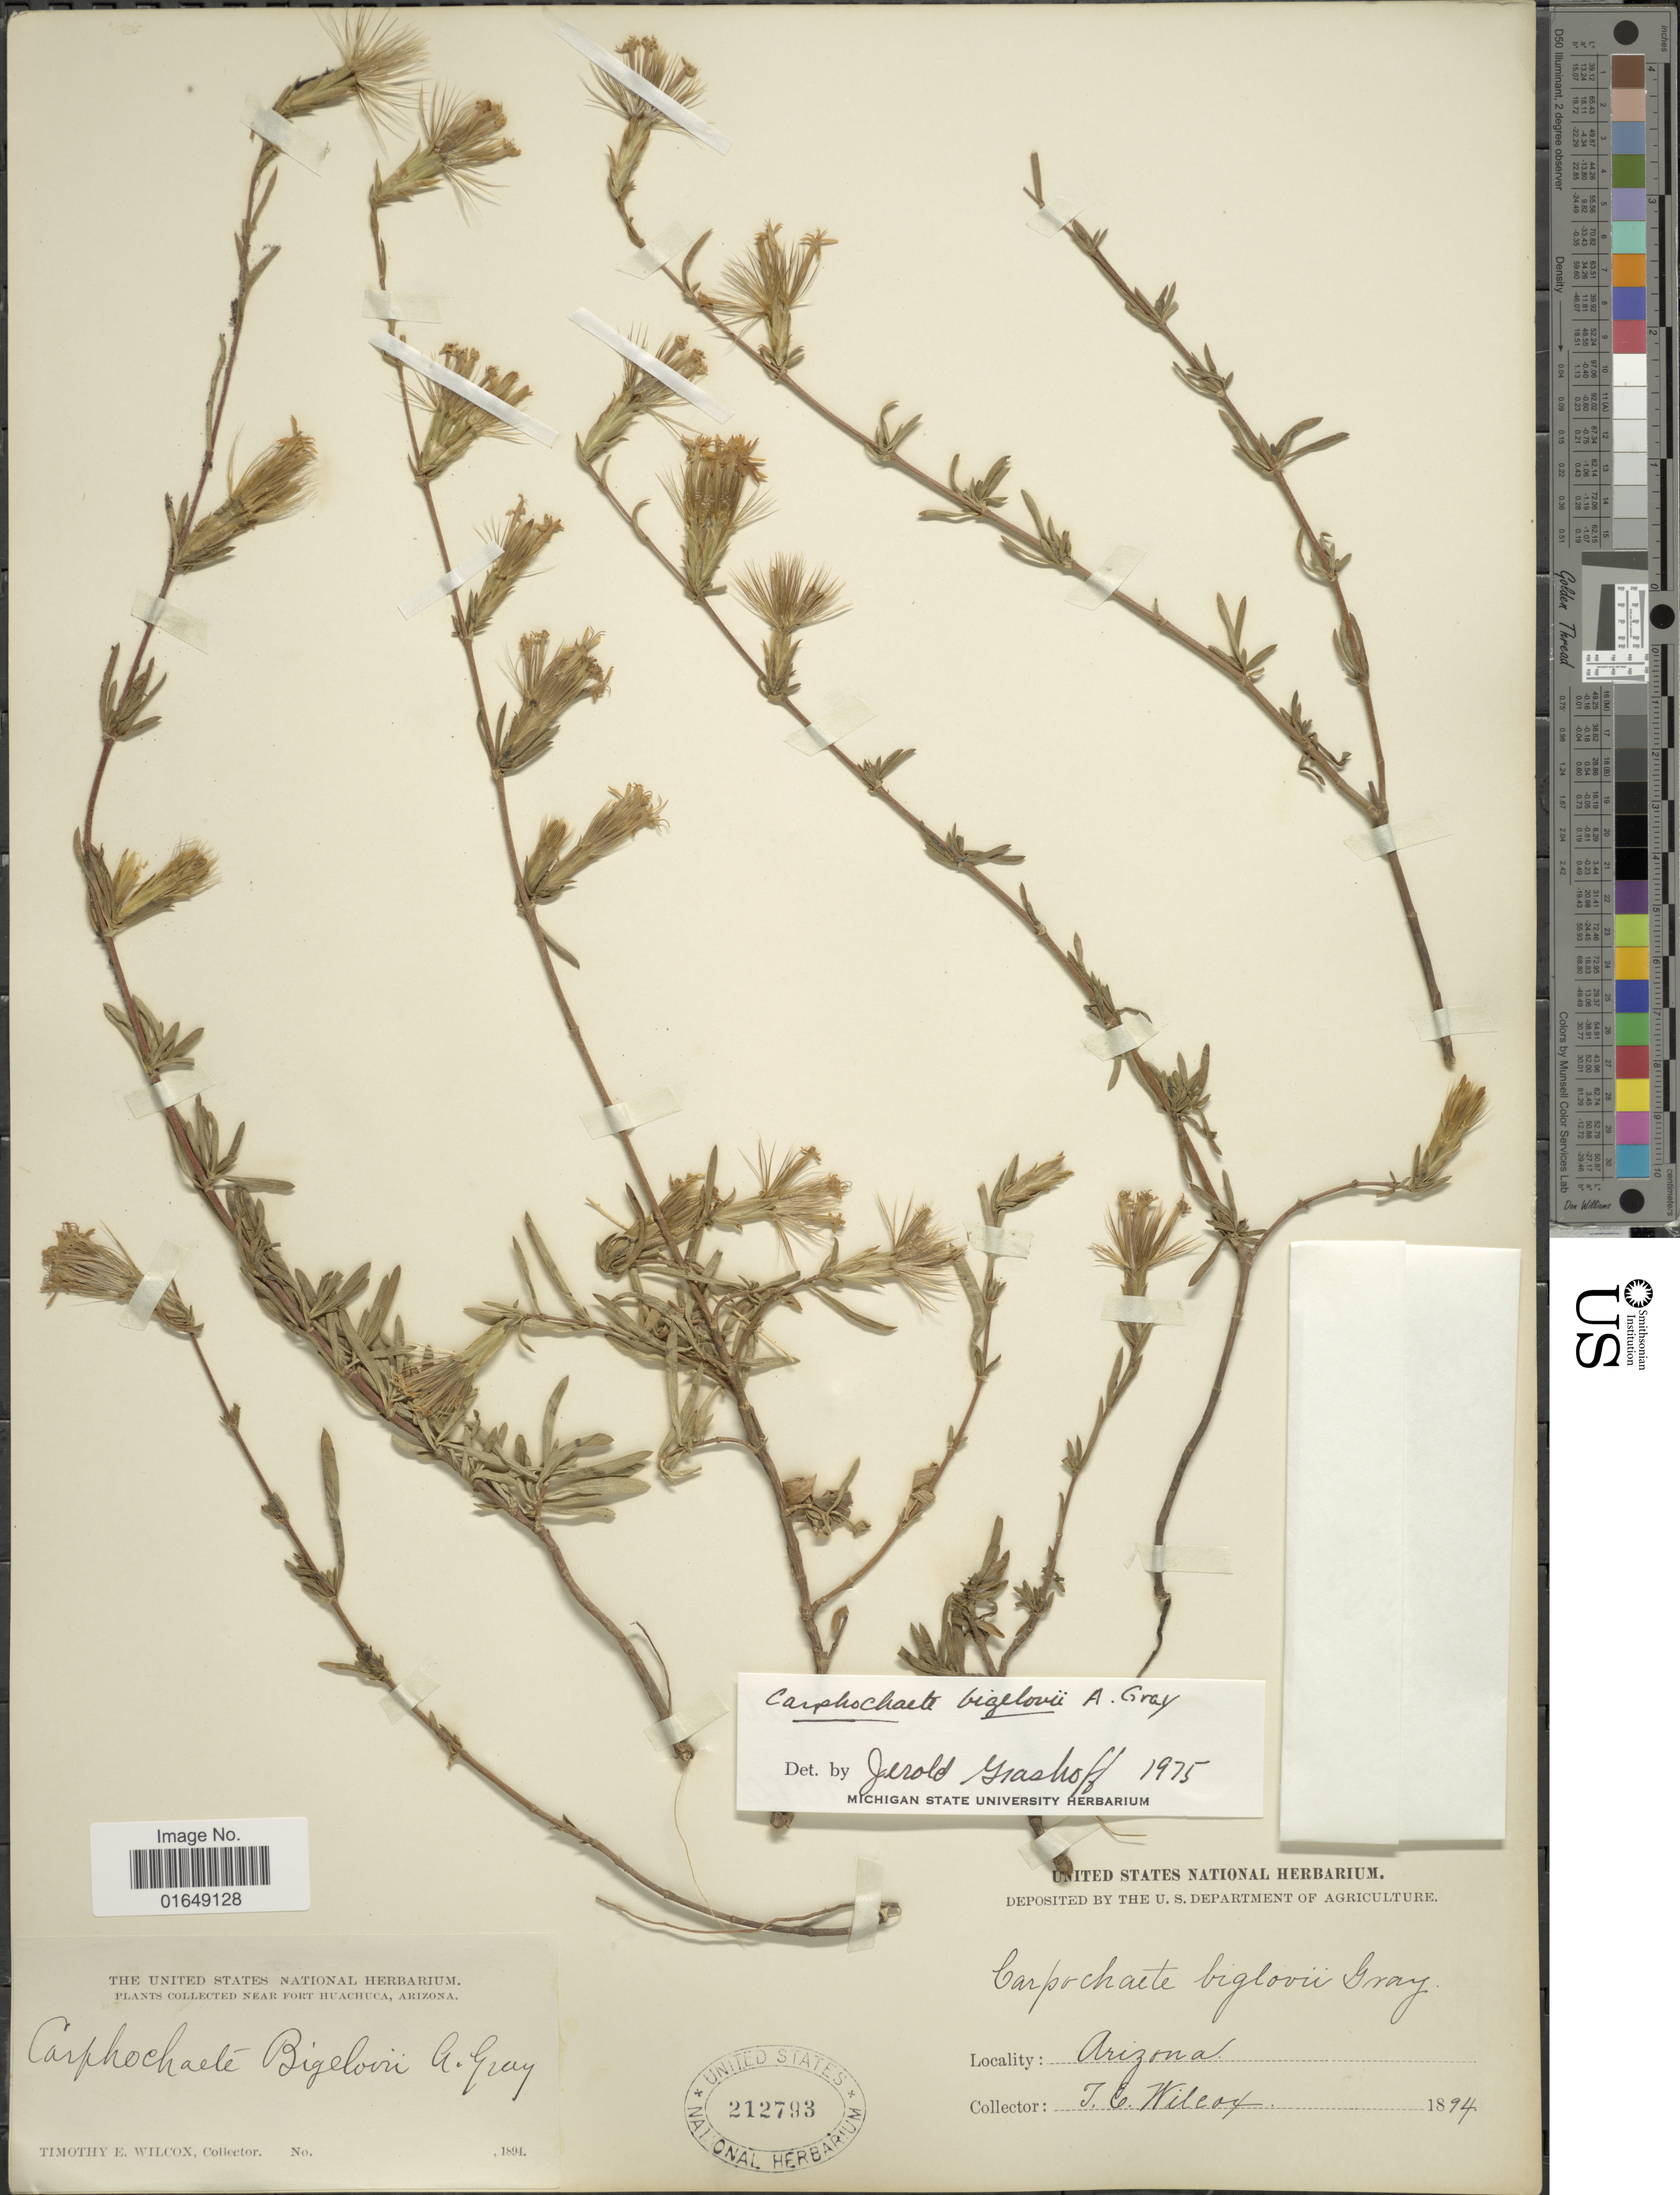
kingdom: Plantae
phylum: Tracheophyta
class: Magnoliopsida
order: Asterales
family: Asteraceae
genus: Carphochaete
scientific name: Carphochaete bigelovii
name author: A. Gray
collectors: T. E. Wilcox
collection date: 1894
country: United States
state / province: Arizona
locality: Near fort Huachuca.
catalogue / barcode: US 212793